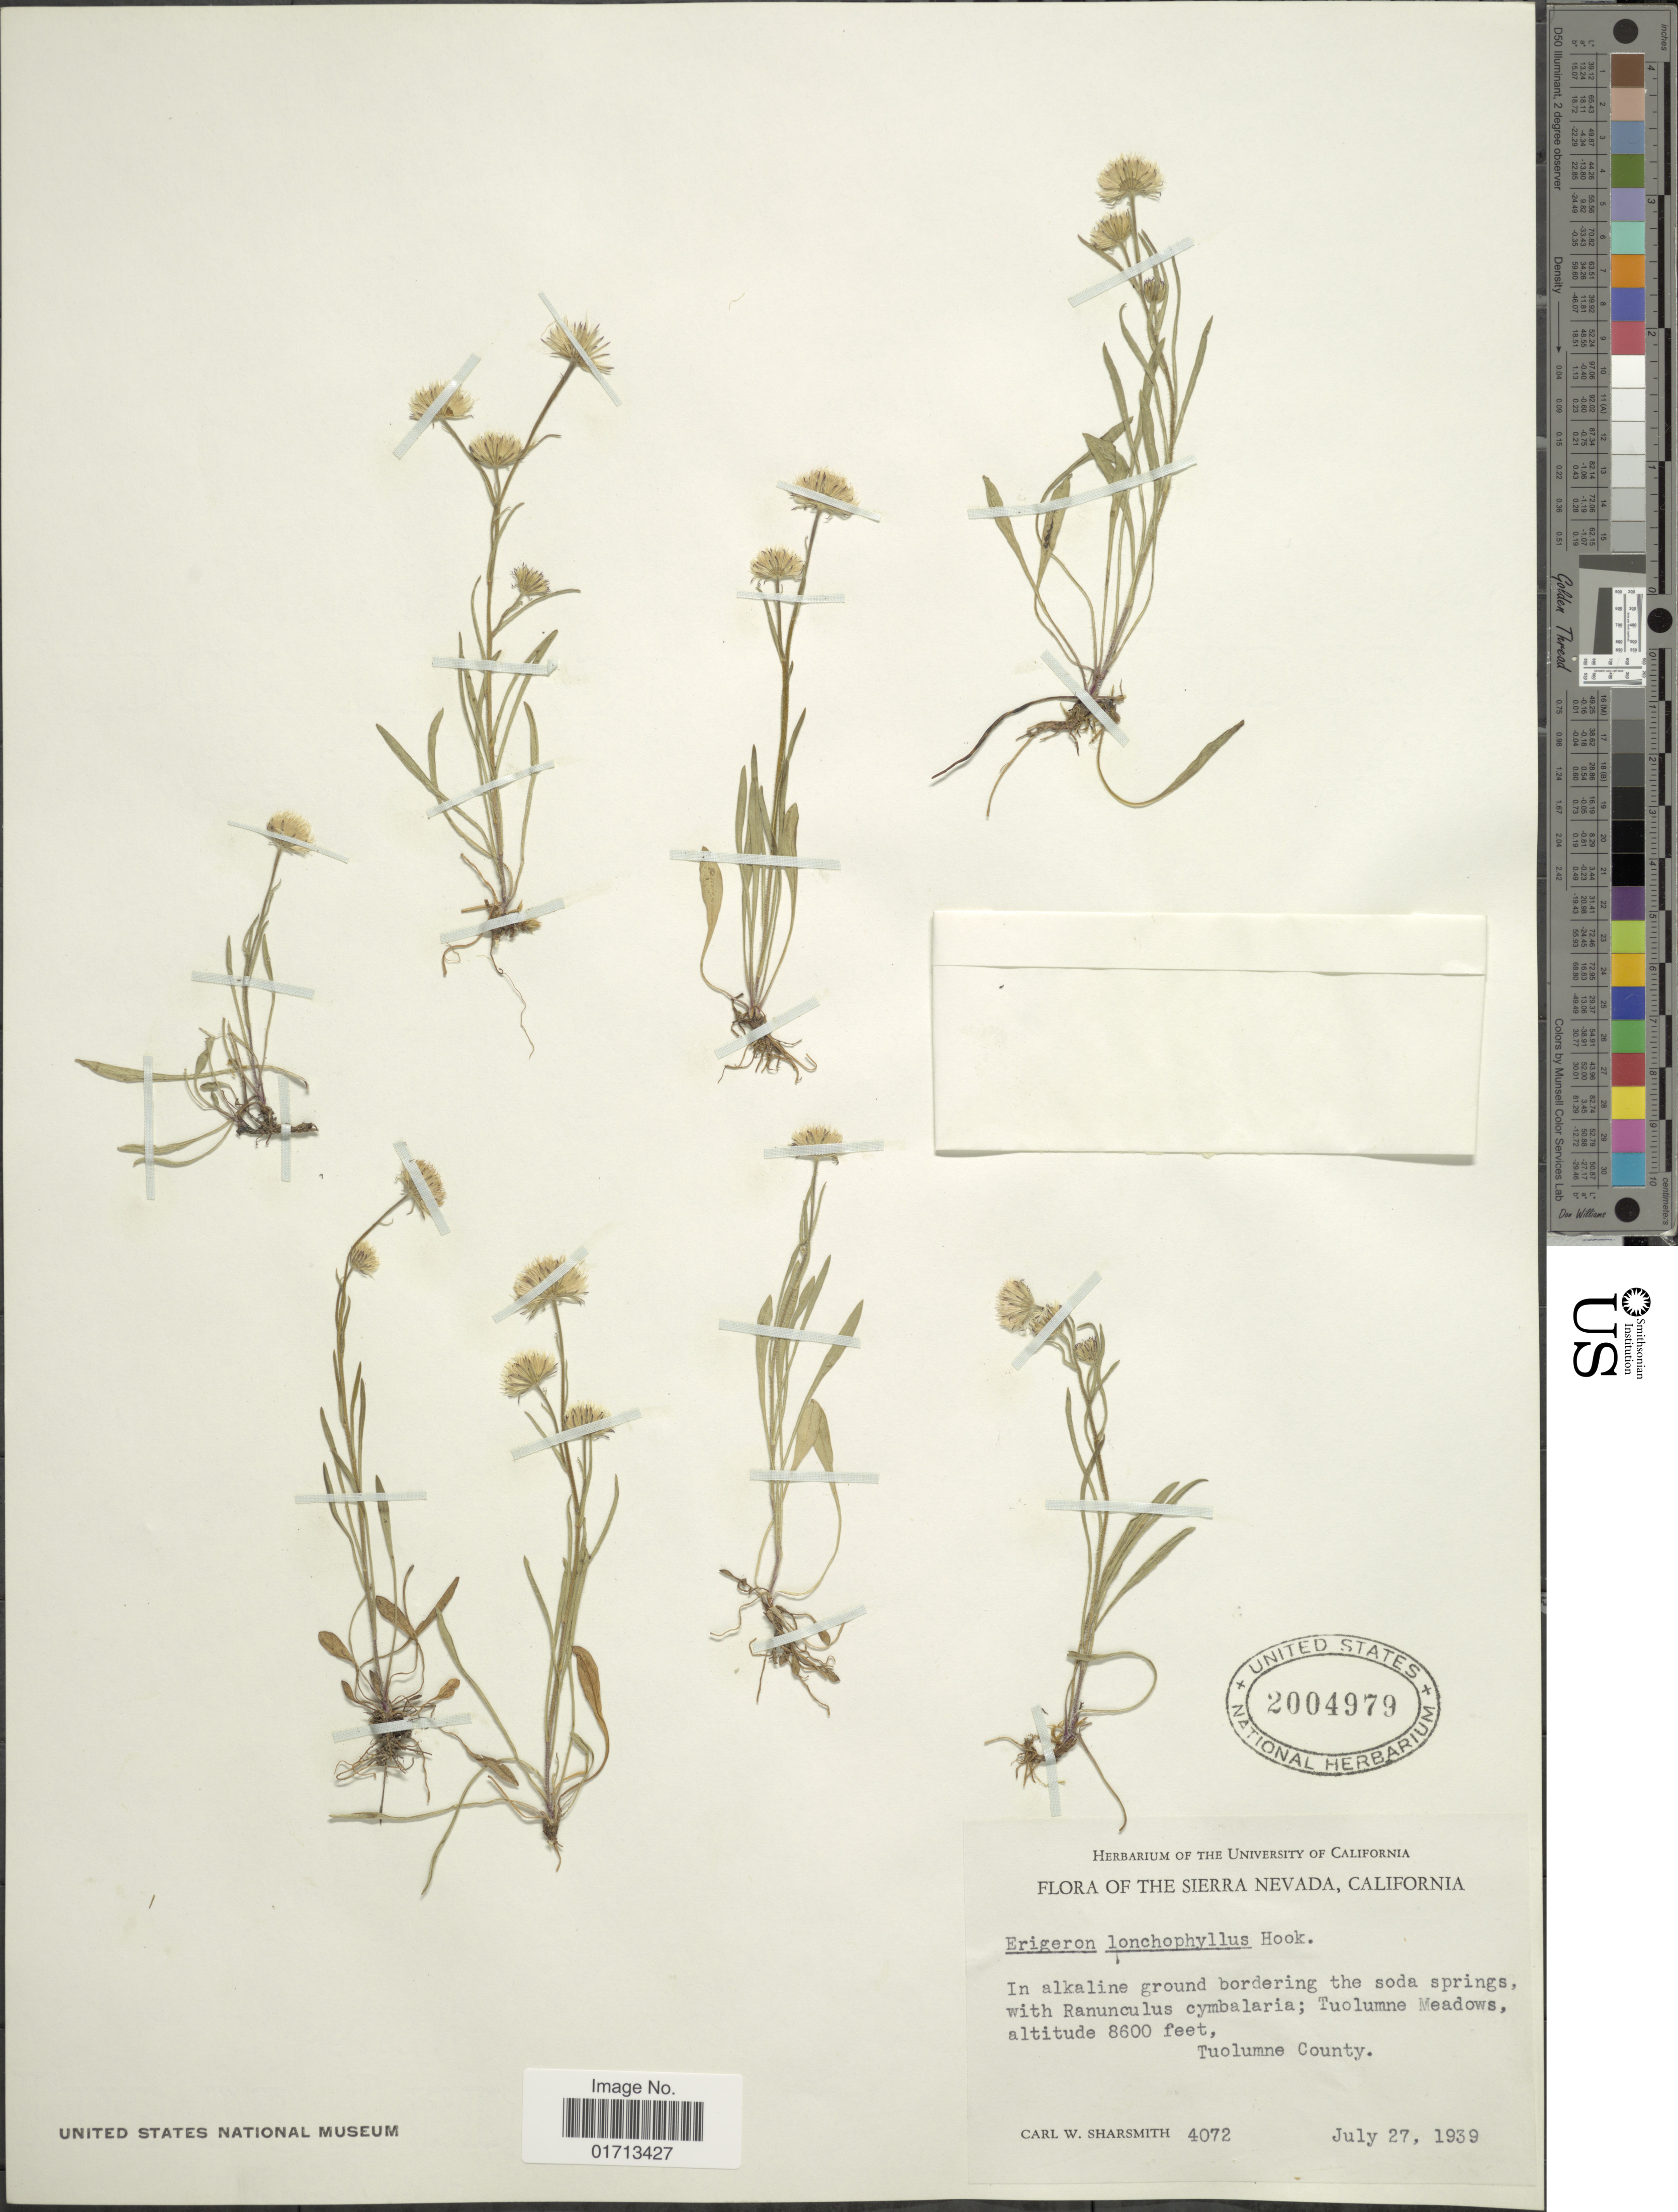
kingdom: Plantae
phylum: Tracheophyta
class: Magnoliopsida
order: Asterales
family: Asteraceae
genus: Erigeron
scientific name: Erigeron lonchophyllus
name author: Hook.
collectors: C. Sharsmith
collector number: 4072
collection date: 1939-07-27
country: United States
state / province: California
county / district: Tuolumne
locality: Sierra Nevada. Tuolumne Meadows, Tuolumne County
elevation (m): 2621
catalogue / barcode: US 2004979